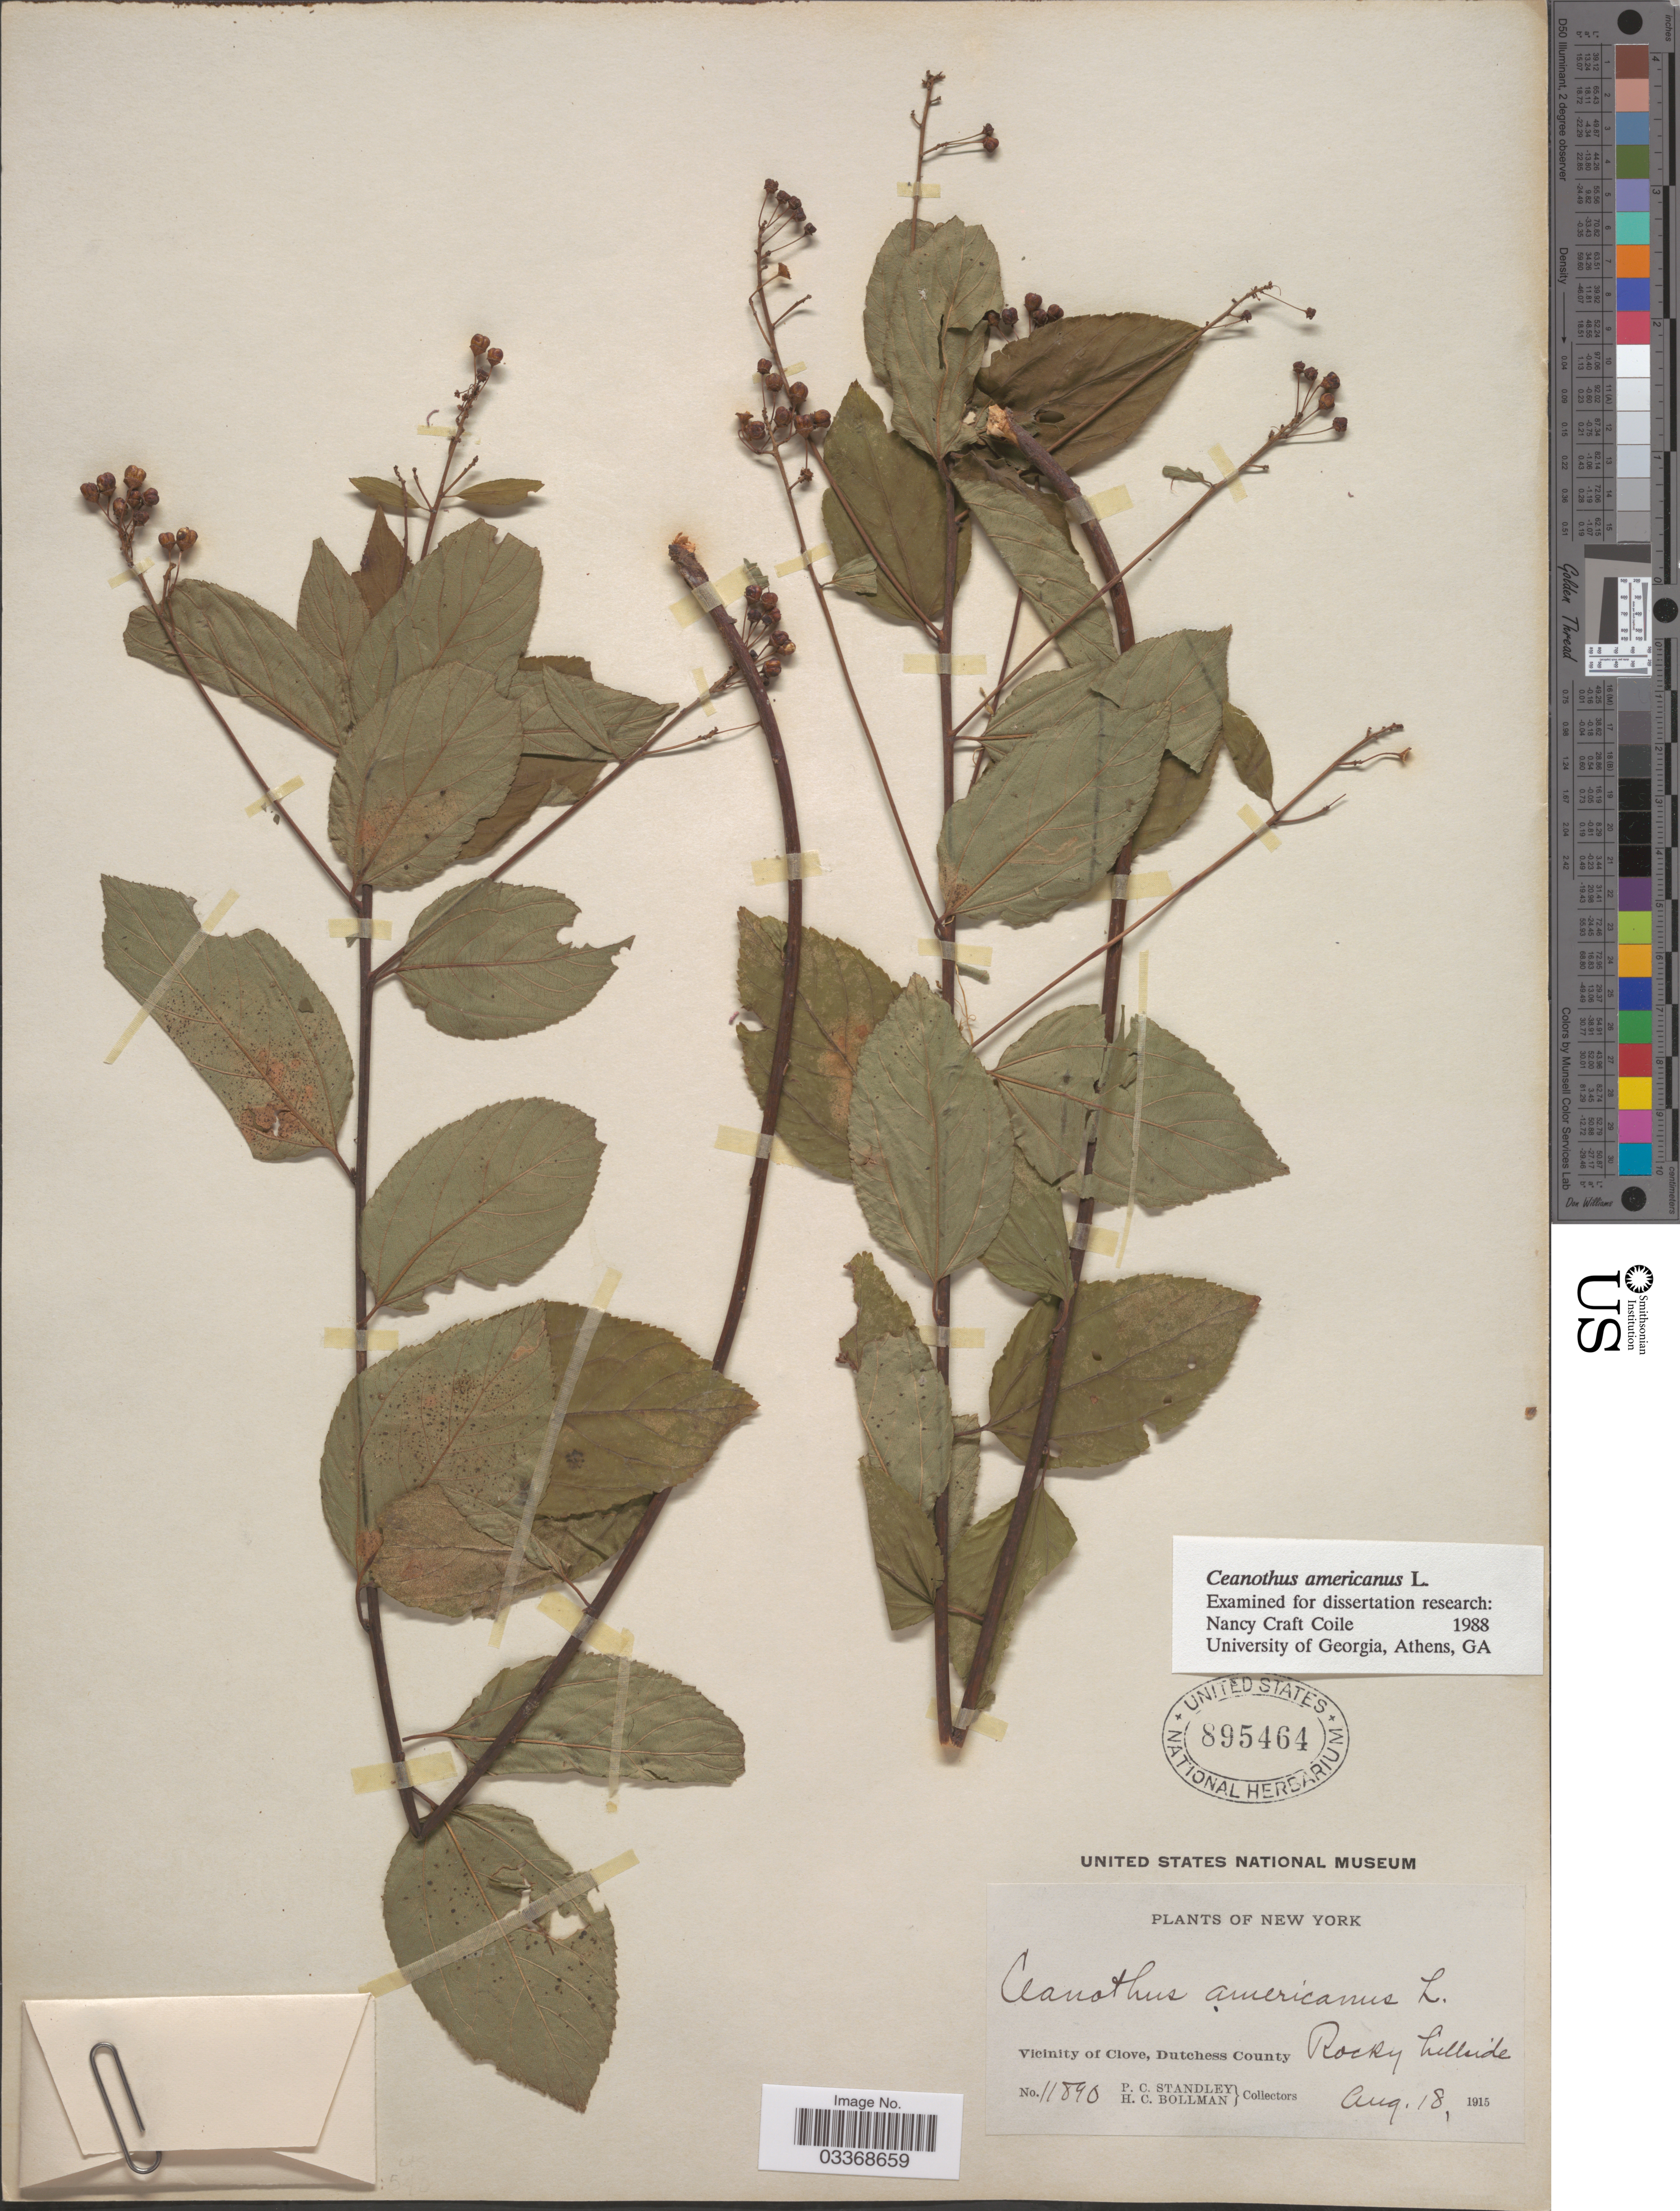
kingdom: Plantae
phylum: Tracheophyta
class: Magnoliopsida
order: Rosales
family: Rhamnaceae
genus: Ceanothus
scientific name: Ceanothus americanus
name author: L.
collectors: P. C. Standley & H. C. Bollman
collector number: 11890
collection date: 1915-08-18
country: United States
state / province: New York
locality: Vicinity of Clove, Dutchess County.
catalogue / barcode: US 895464